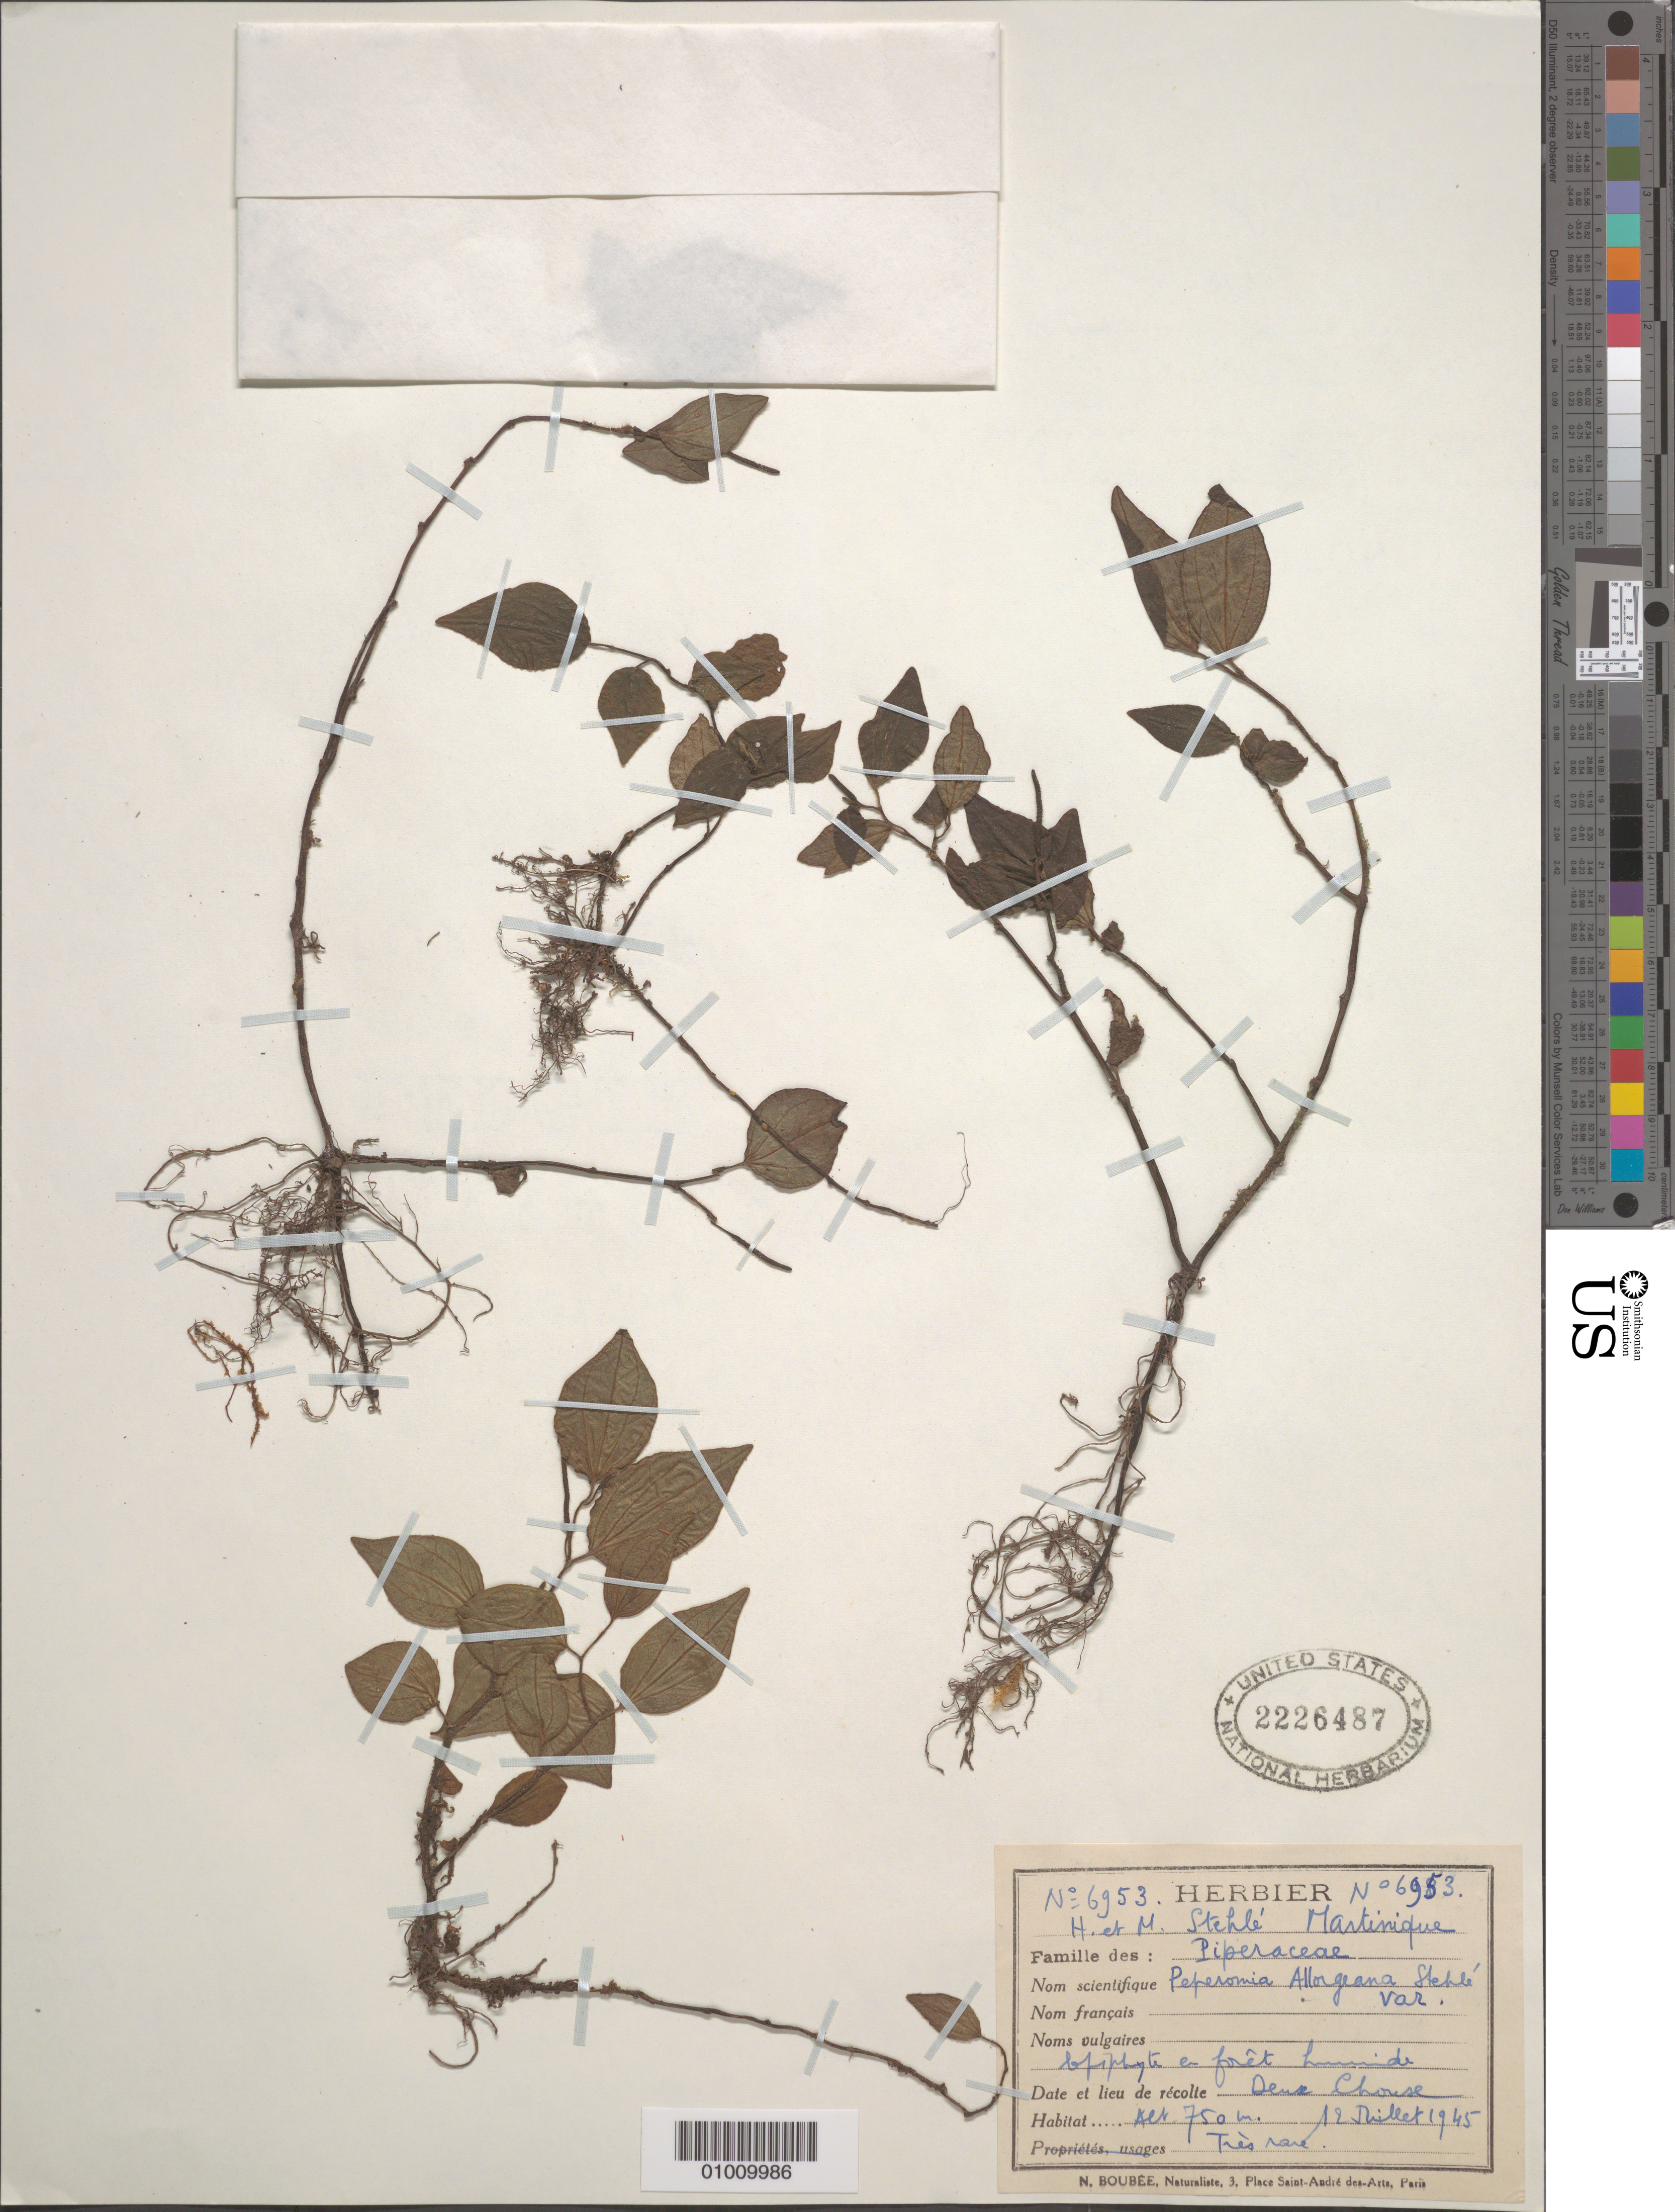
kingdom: Plantae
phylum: Tracheophyta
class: Magnoliopsida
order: Piperales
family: Piperaceae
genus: Peperomia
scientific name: Peperomia allorgeana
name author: Stehlé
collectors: H. Stehlé & M. Stehlé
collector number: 6953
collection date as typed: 12 Jul 1945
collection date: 1945-07-12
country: Martinique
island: Martinique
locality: In humid forest.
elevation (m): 750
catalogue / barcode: US 2226487